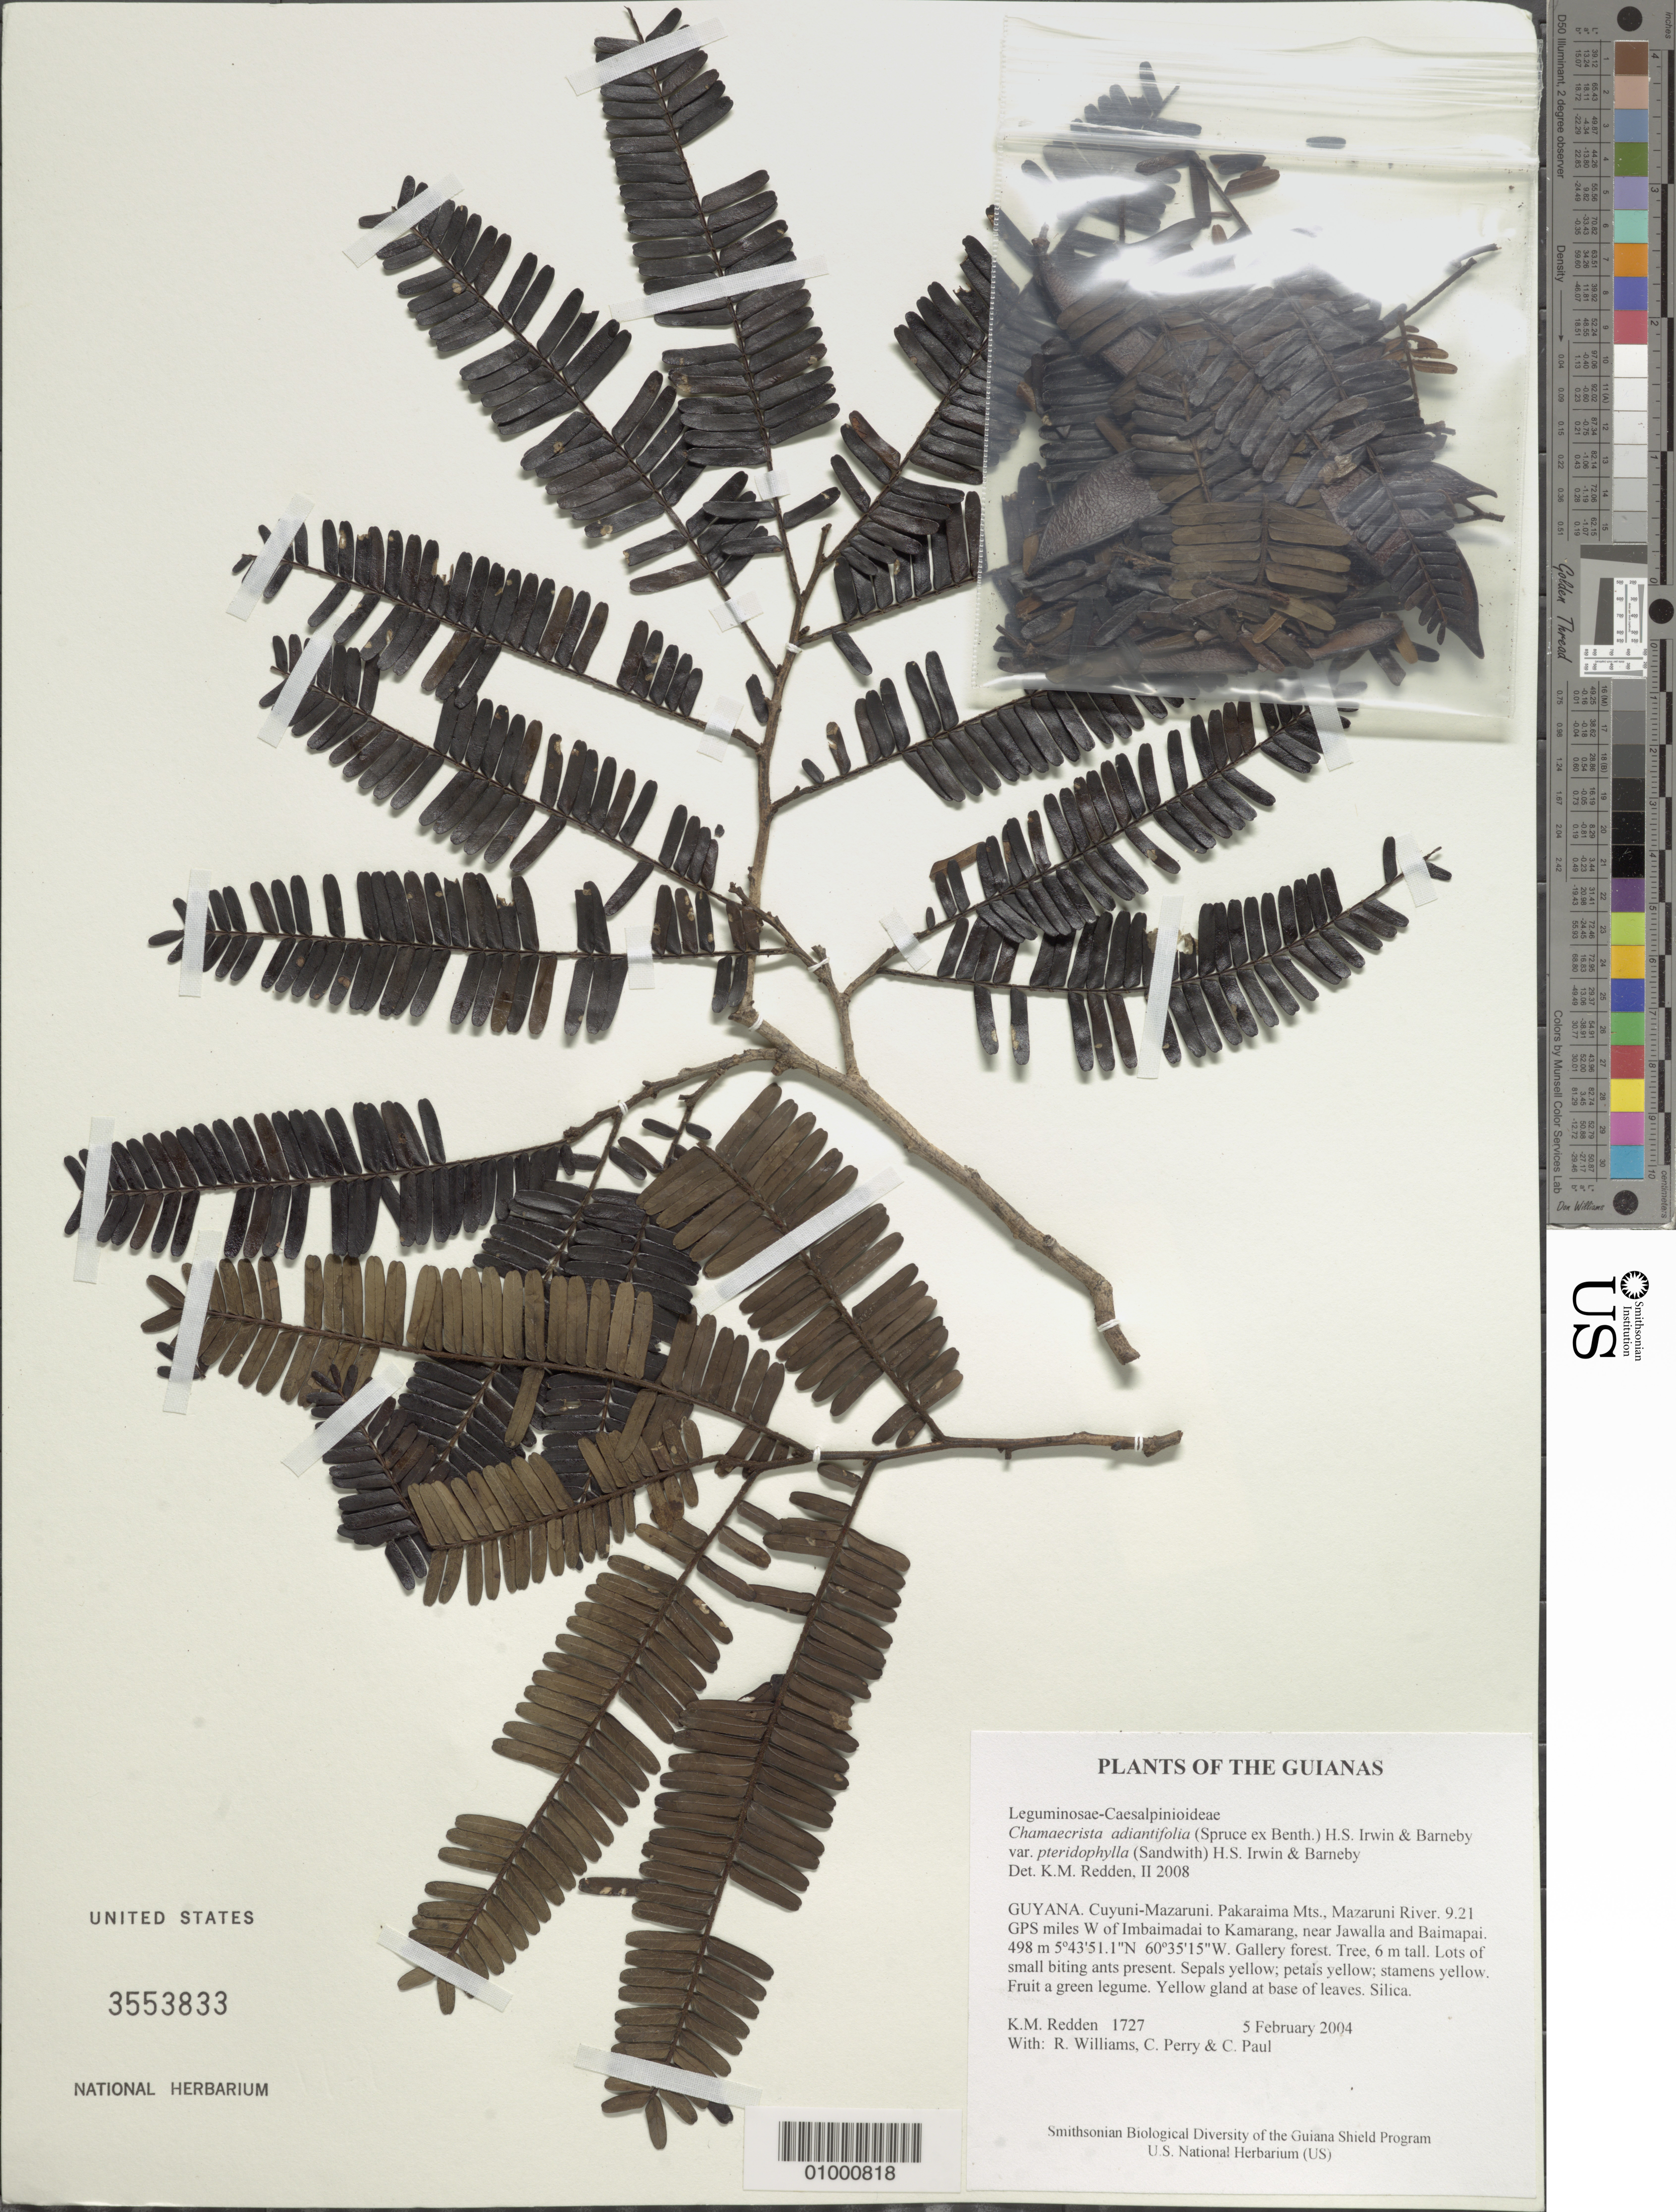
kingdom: Plantae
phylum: Tracheophyta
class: Magnoliopsida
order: Fabales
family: Fabaceae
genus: Chamaecrista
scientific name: Chamaecrista adiantifolia var. pteridophylla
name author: (Sandwith) H.S. Irwin & Barneby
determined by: Redden, K. M.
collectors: K. M. Redden, R. Williams, C. Perry & C. Paul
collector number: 1727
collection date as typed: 5 February 2004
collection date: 2004-02-05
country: Guyana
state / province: Cuyuni-Mazaruni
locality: Pakaraima Mts., Mazaruni River. 9.21 GPS miles W of Imbaimadai to Kamarang, near Jawalla and Baimapai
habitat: Gallery forest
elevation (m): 498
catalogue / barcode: US 3553833